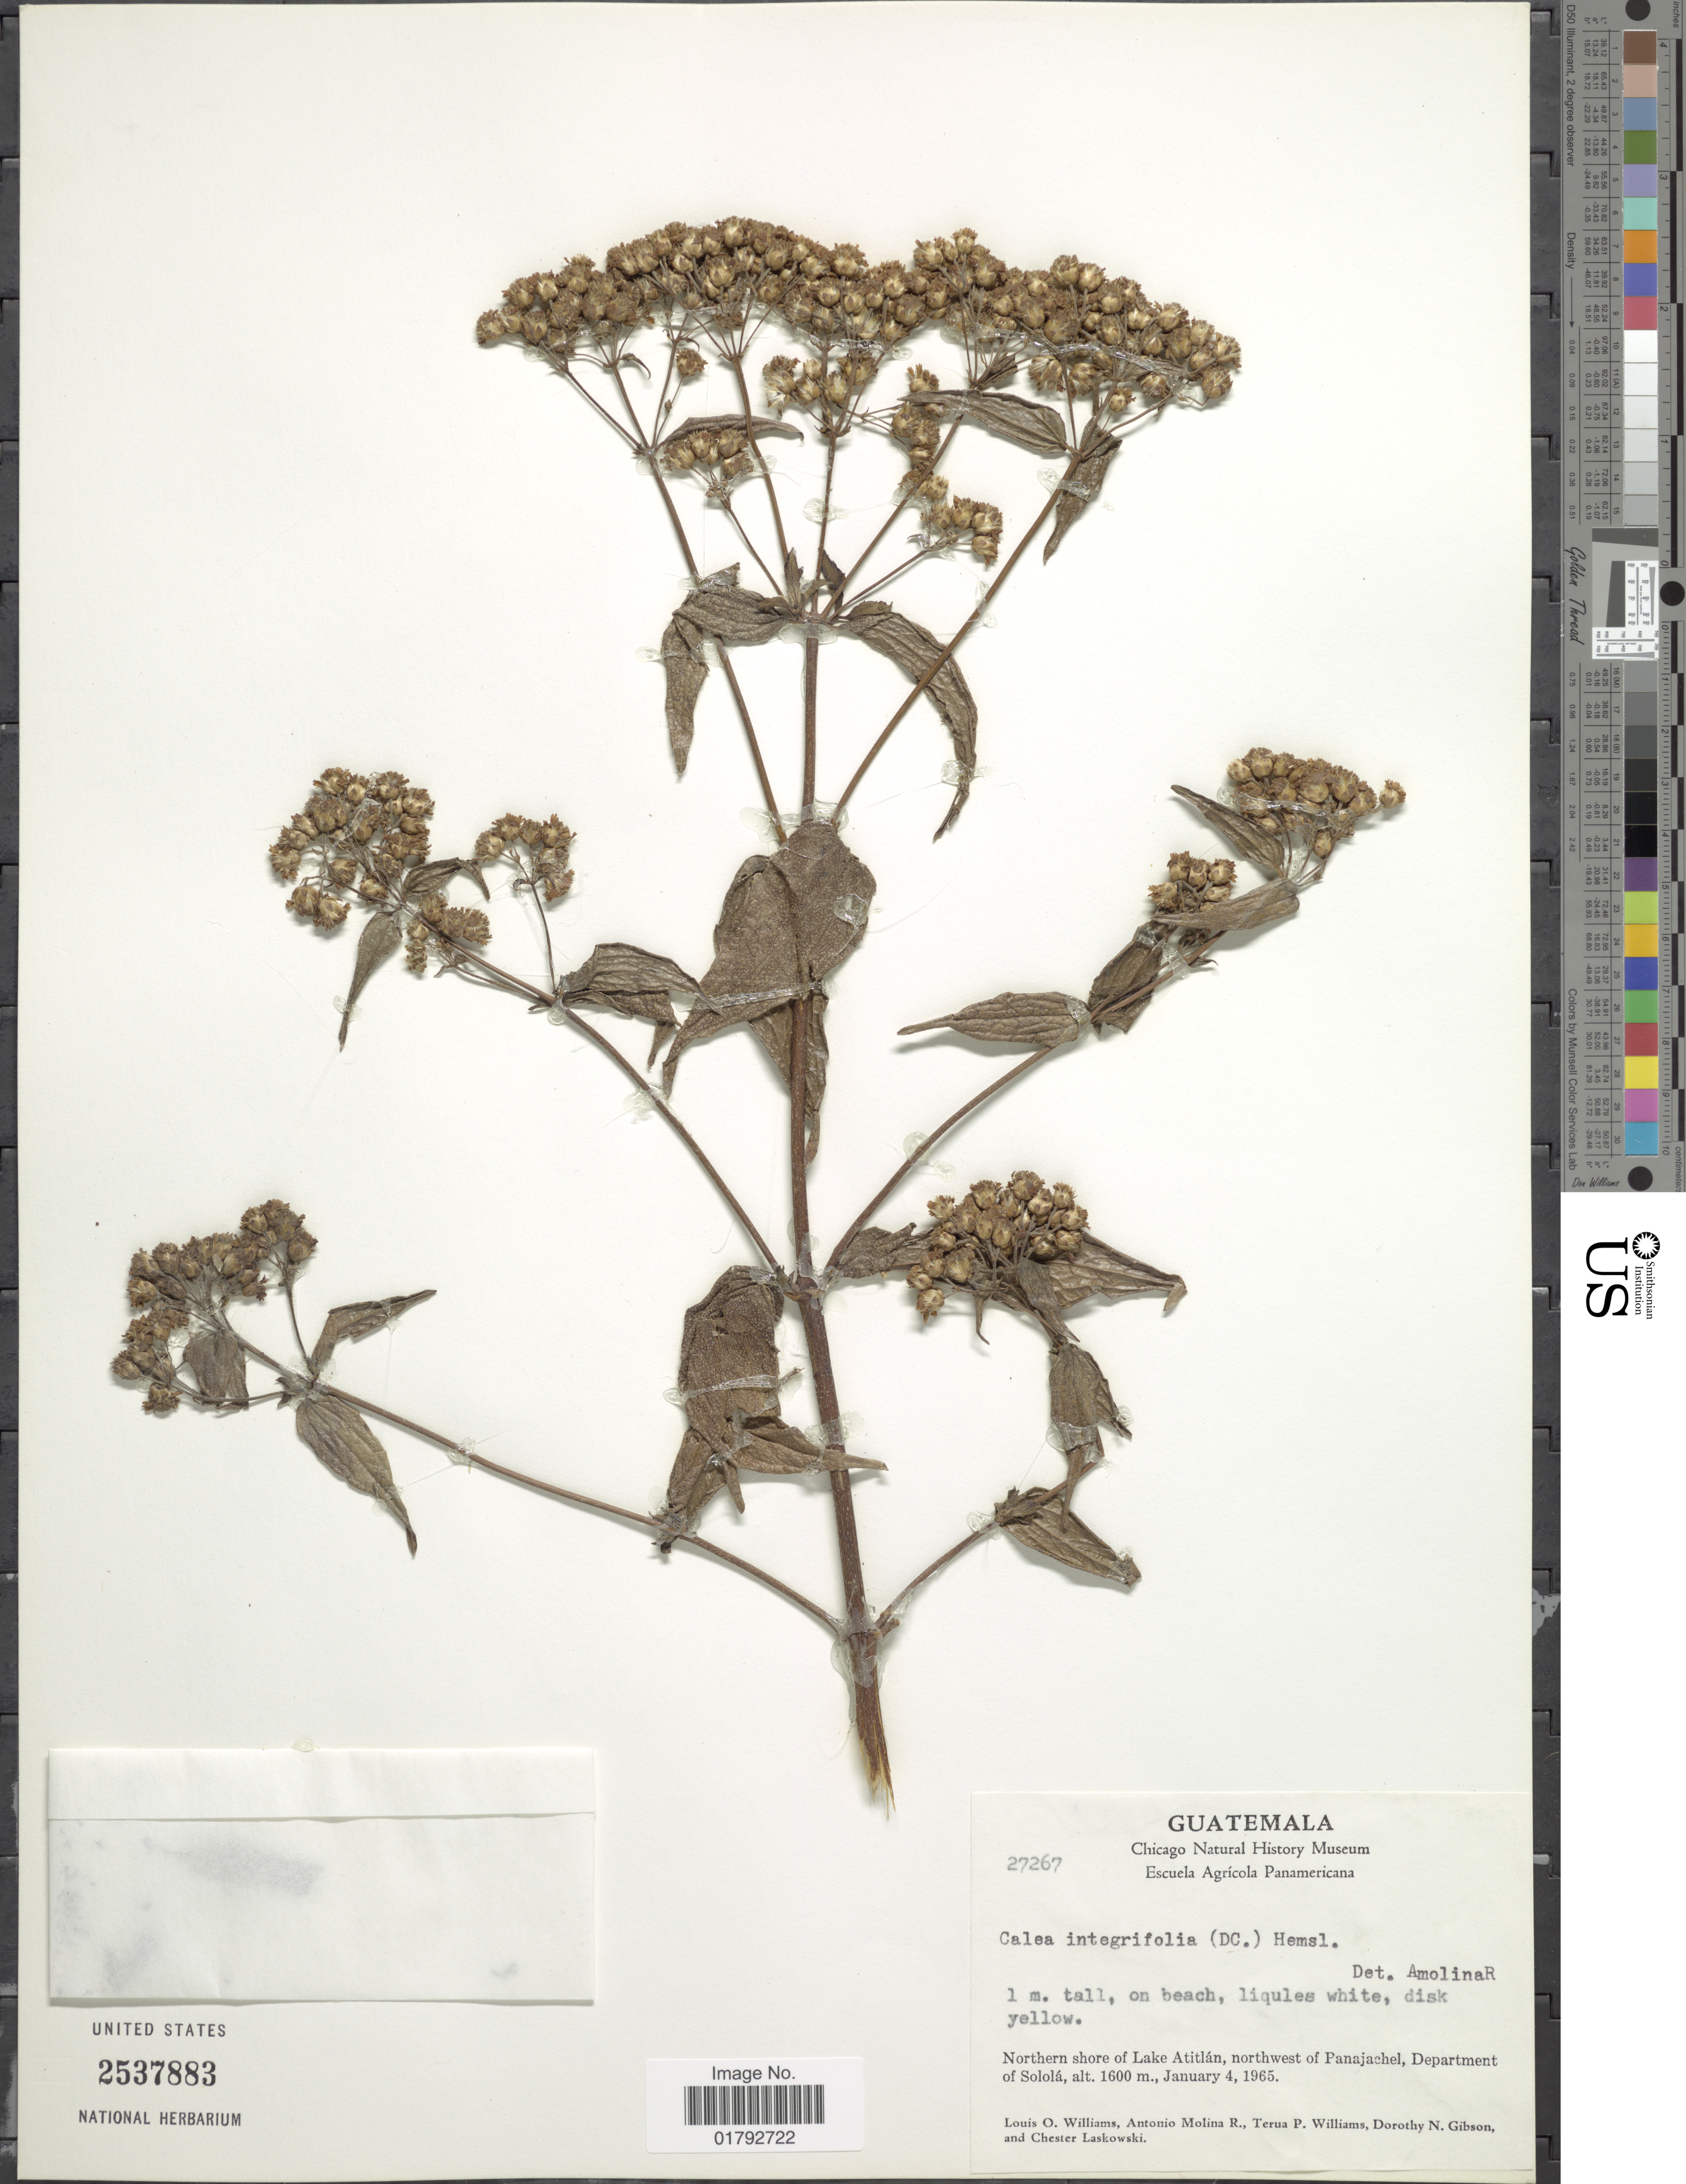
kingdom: Plantae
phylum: Tracheophyta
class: Magnoliopsida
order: Asterales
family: Asteraceae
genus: Alloispermum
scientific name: Alloispermum integrifolium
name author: (DC.) H. Rob.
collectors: L. O. Williams, A. Molina R., T. P. Williams, D. N. Gibson & C. Laskowski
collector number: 27267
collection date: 1965-01-04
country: Guatemala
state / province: Sololá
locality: Northern shore of Lake Atitlan, northwest of Panajachel, Department of Solola.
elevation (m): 1600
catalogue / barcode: US 2537883